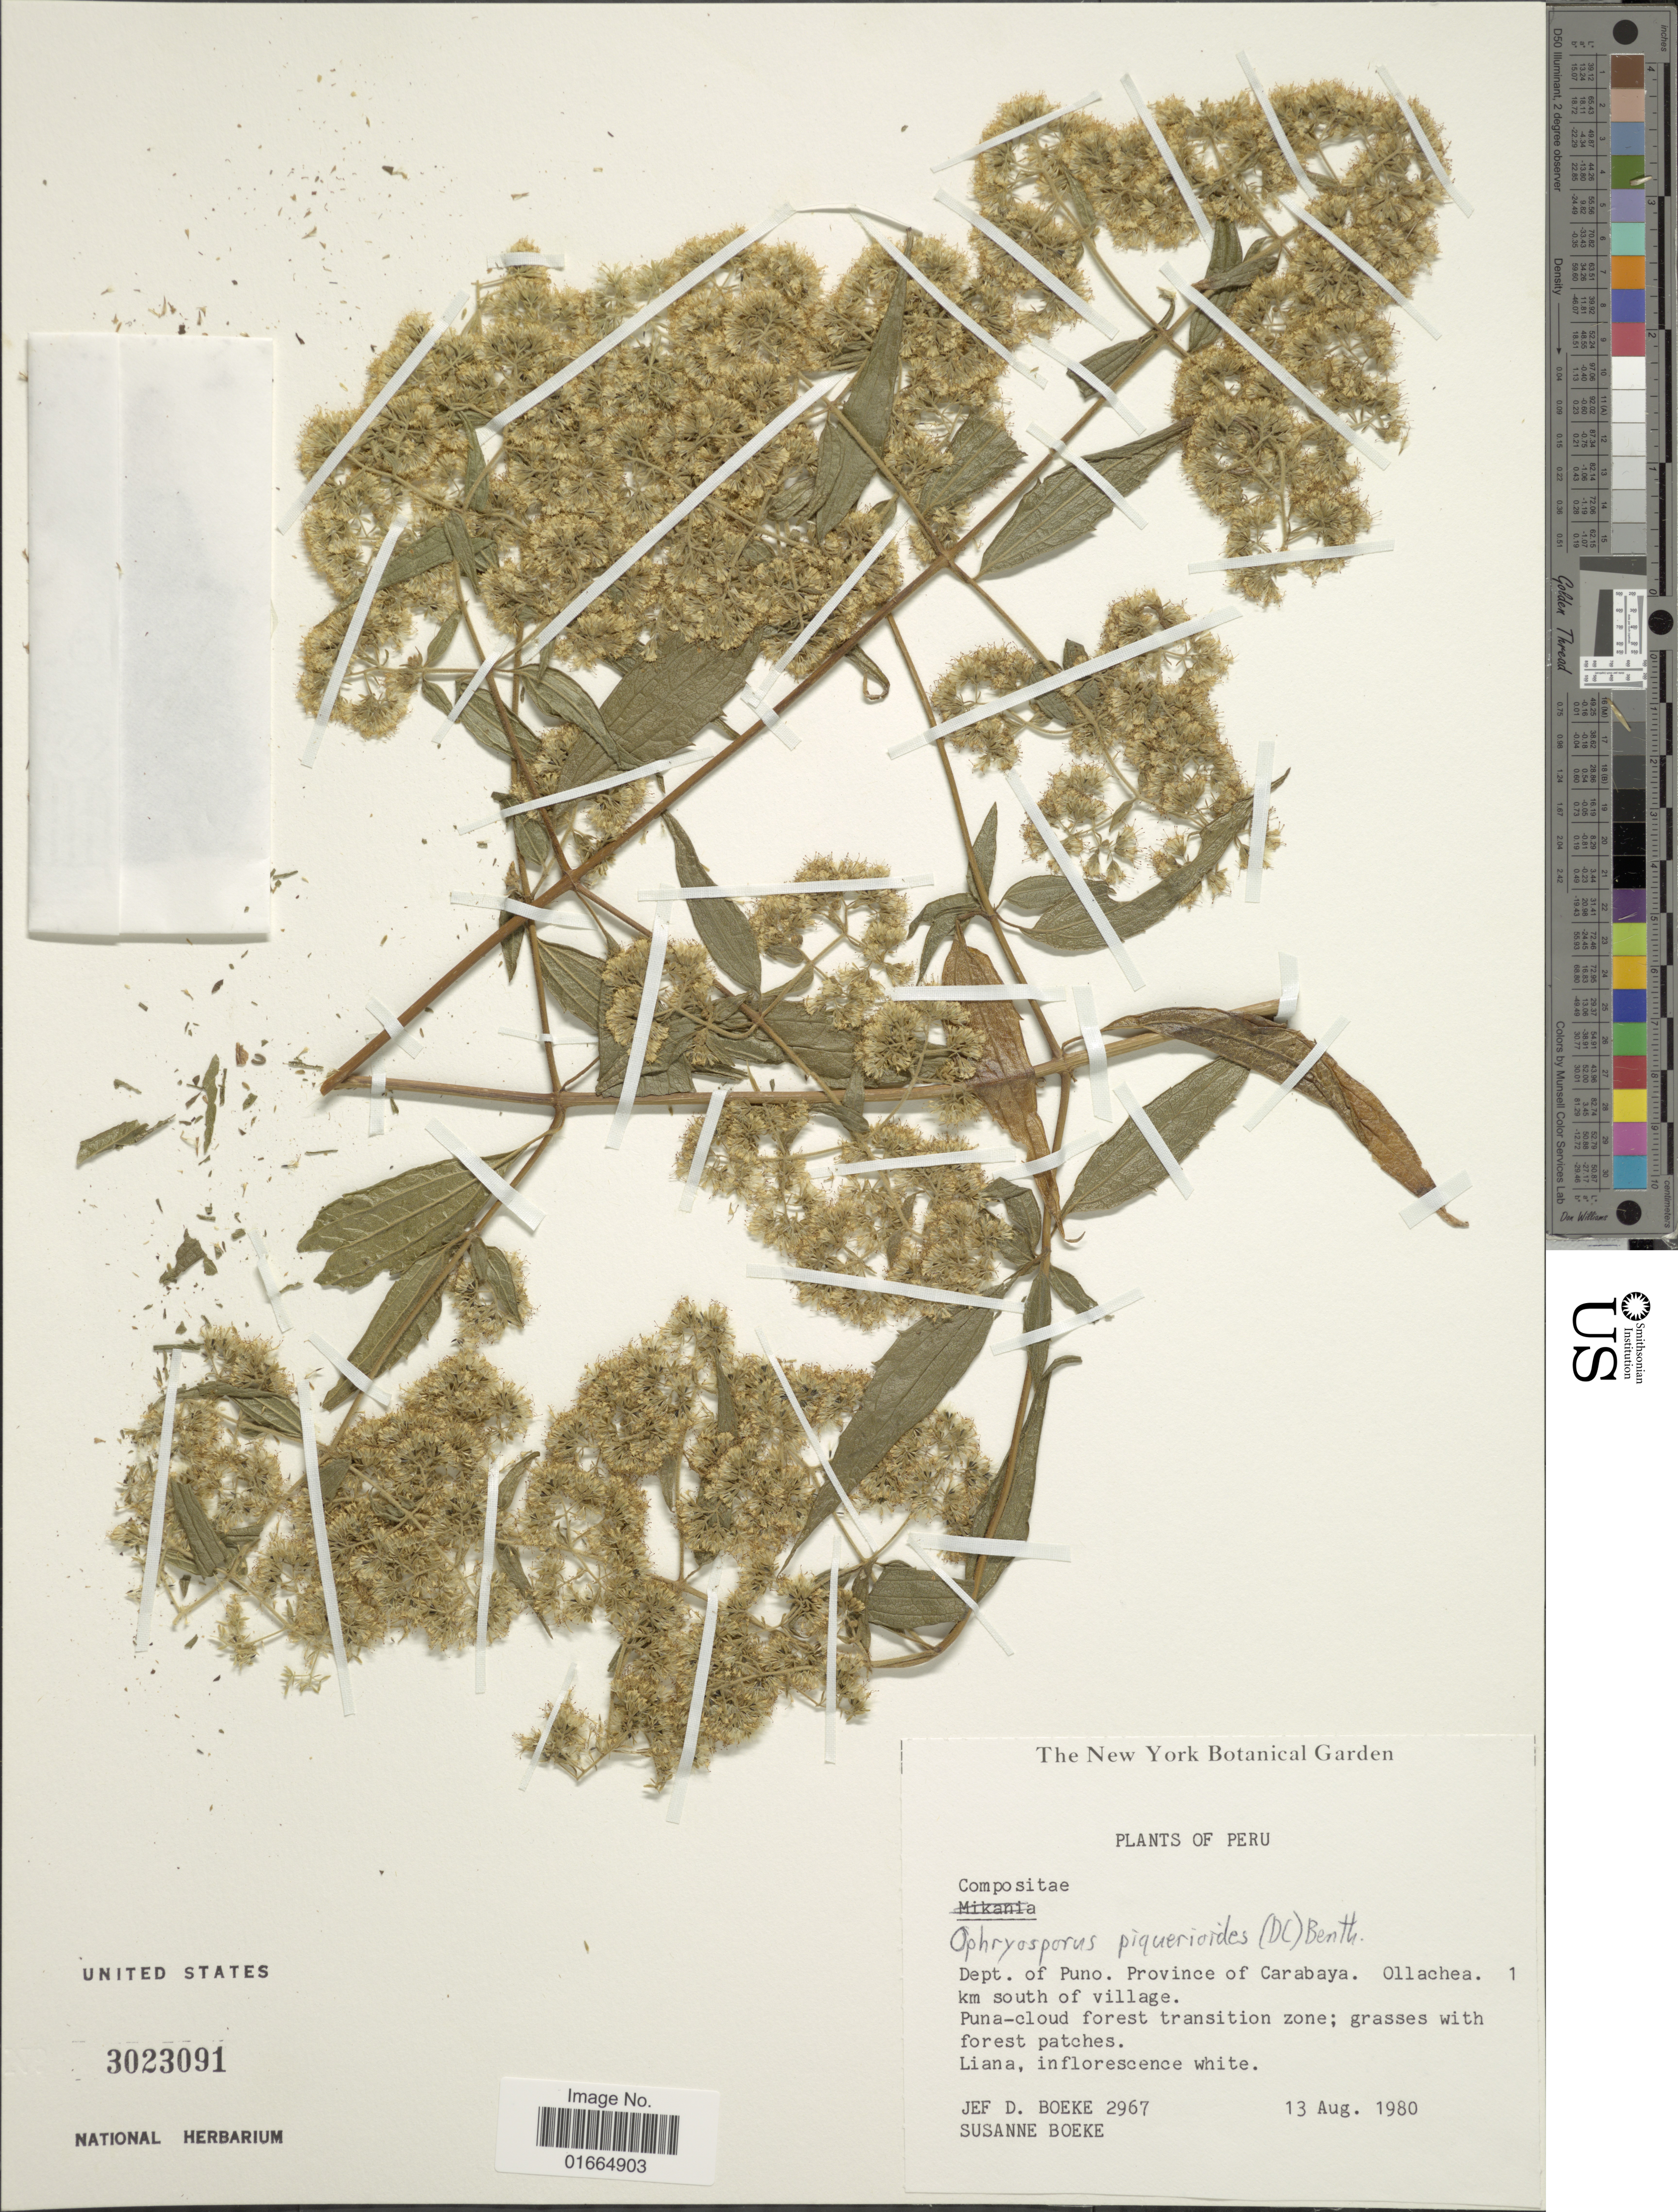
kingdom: Plantae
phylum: Tracheophyta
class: Magnoliopsida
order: Asterales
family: Asteraceae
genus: Ophryosporus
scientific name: Ophryosporus piquerioides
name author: (DC.) Benth. ex Baker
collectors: J. D. Boeke & S. Boeke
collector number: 2967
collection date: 1980-08-13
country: Peru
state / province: Puno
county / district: Carabaya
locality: Dept. of Puno. Province of Carabaya. Ollachea. 1 km south of village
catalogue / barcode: US 3023091